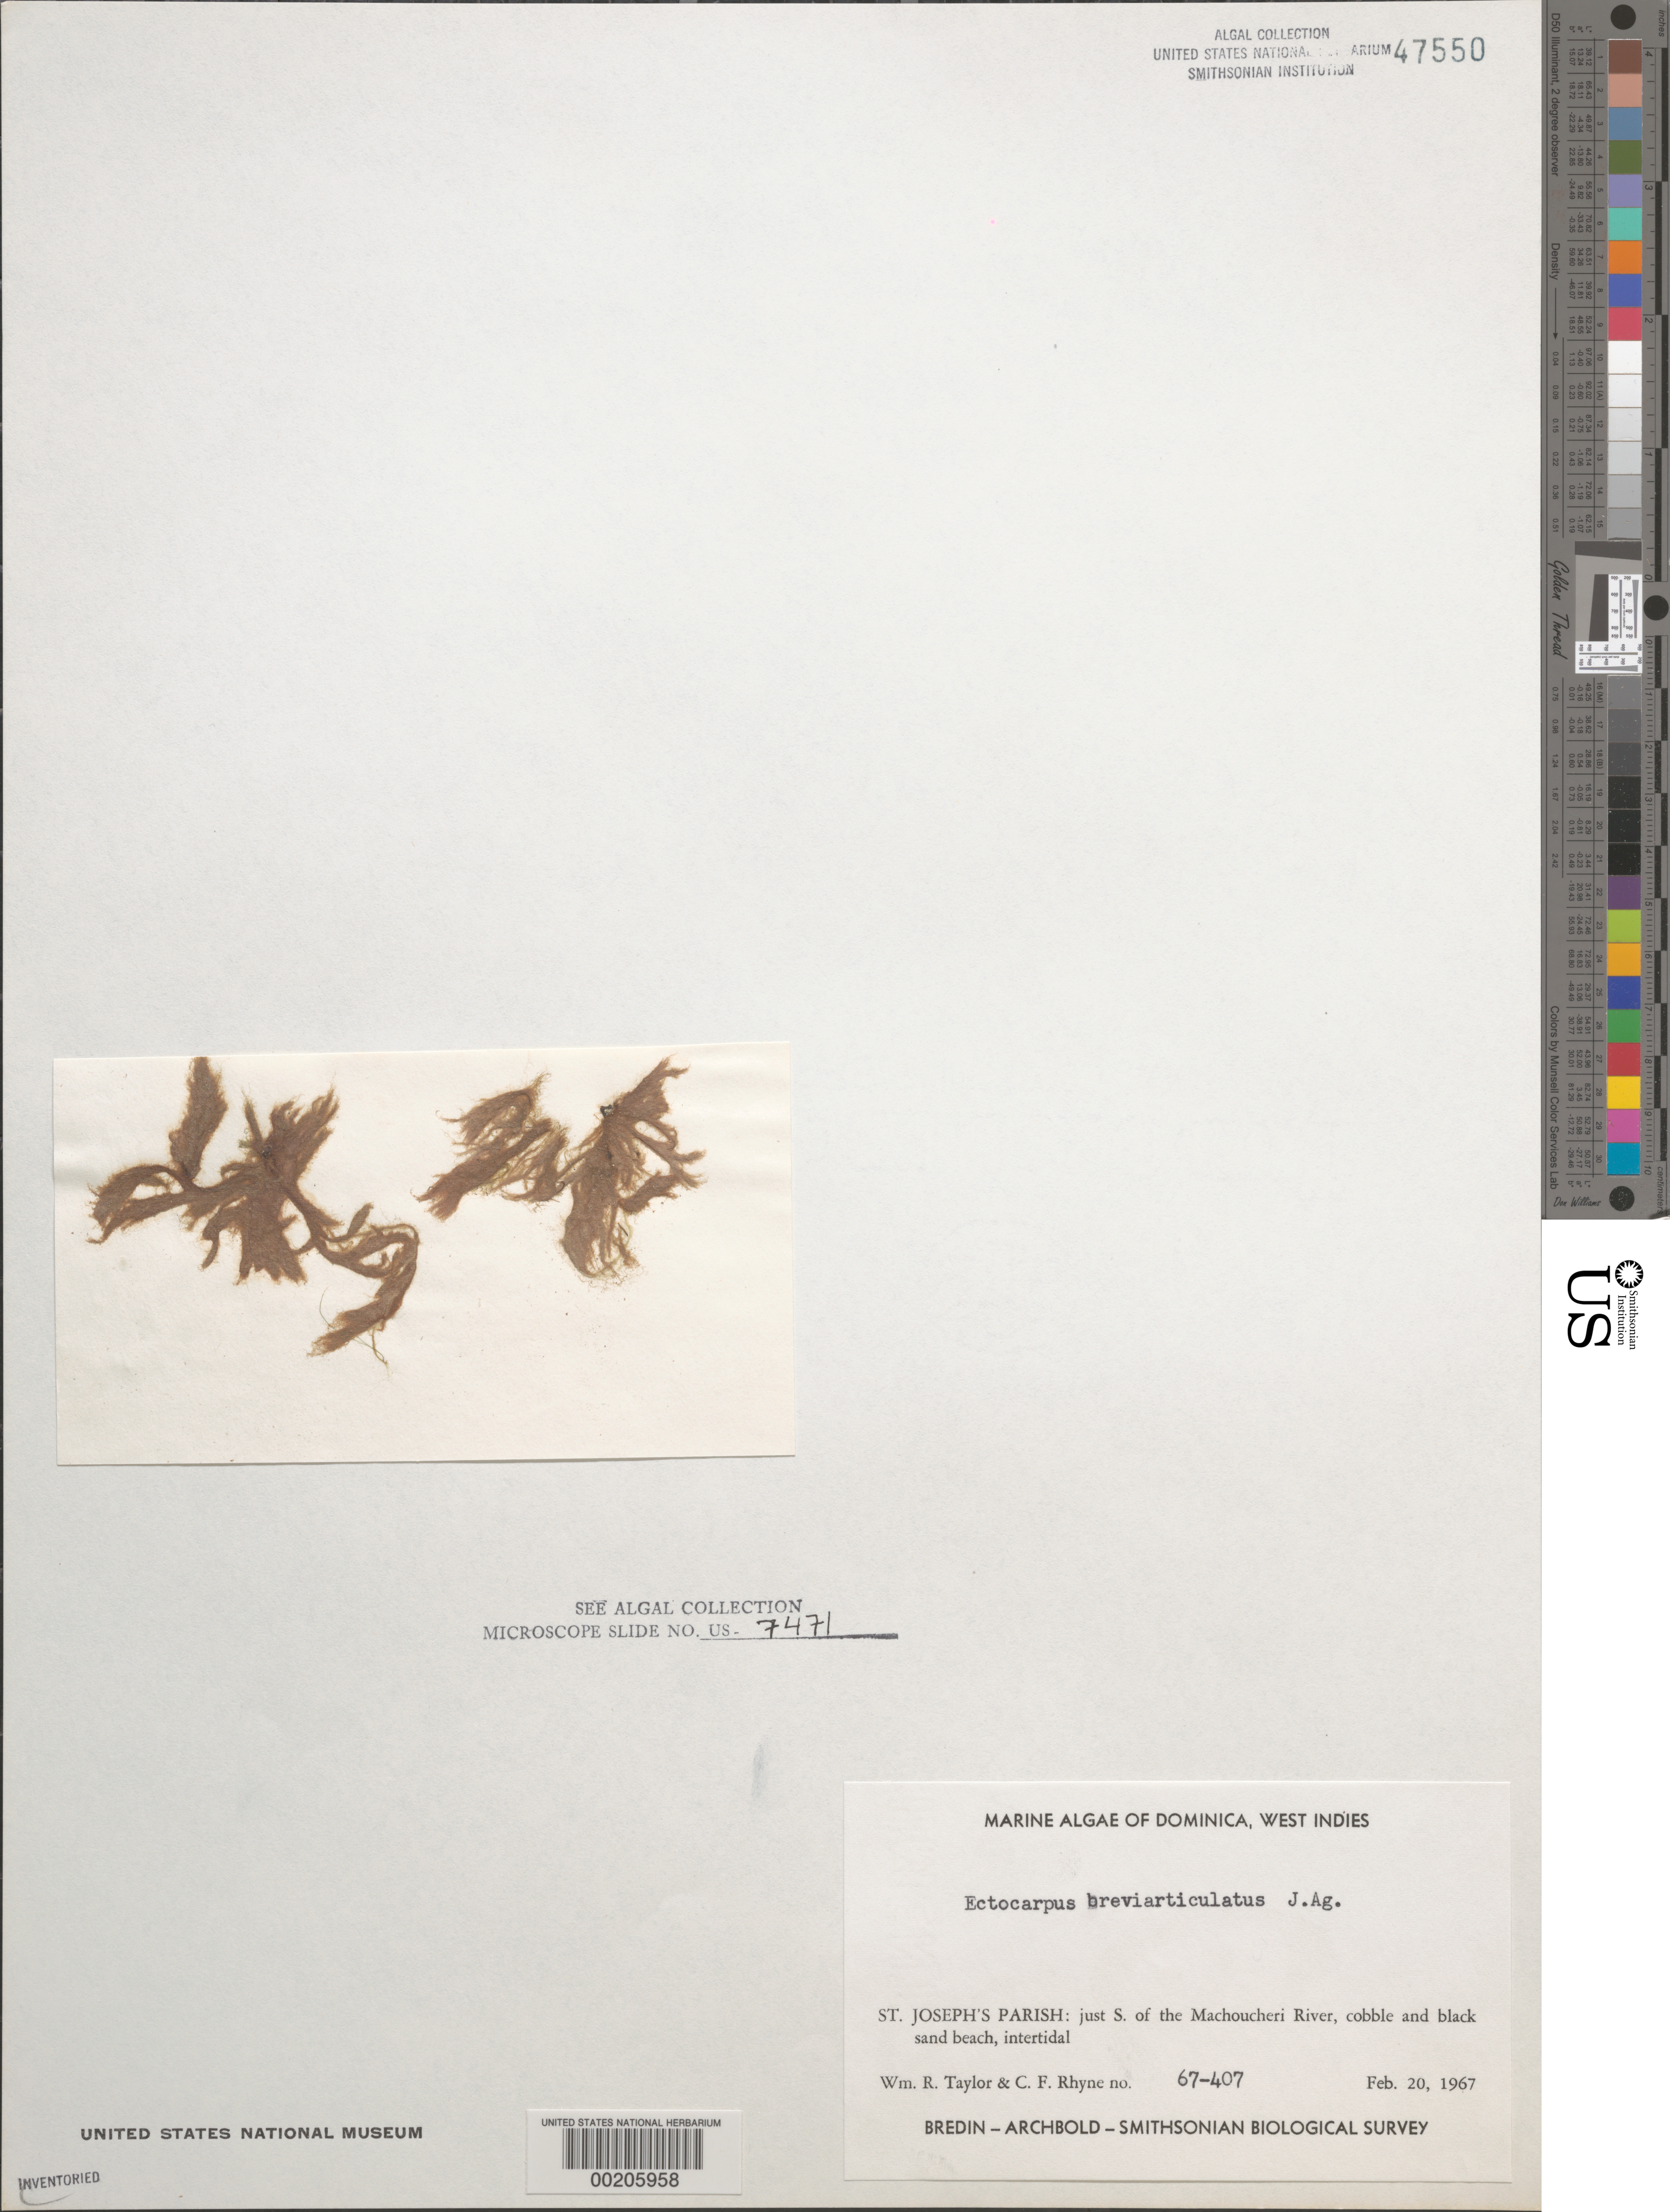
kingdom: Chromista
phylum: Ochrophyta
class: Phaeophyceae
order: Scytothamnales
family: Asteronemataceae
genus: Asteronema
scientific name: Asteronema breviarticulatum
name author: (J. Agardh) Ouriques & Bouzon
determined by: Algae name updating Project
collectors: W. R. Taylor & C. Rhyne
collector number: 67-407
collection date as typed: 20 Feb 1967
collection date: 1967-02-20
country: Dominica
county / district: St. Joseph's Parish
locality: Just south of Machoucheri River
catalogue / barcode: US 47550